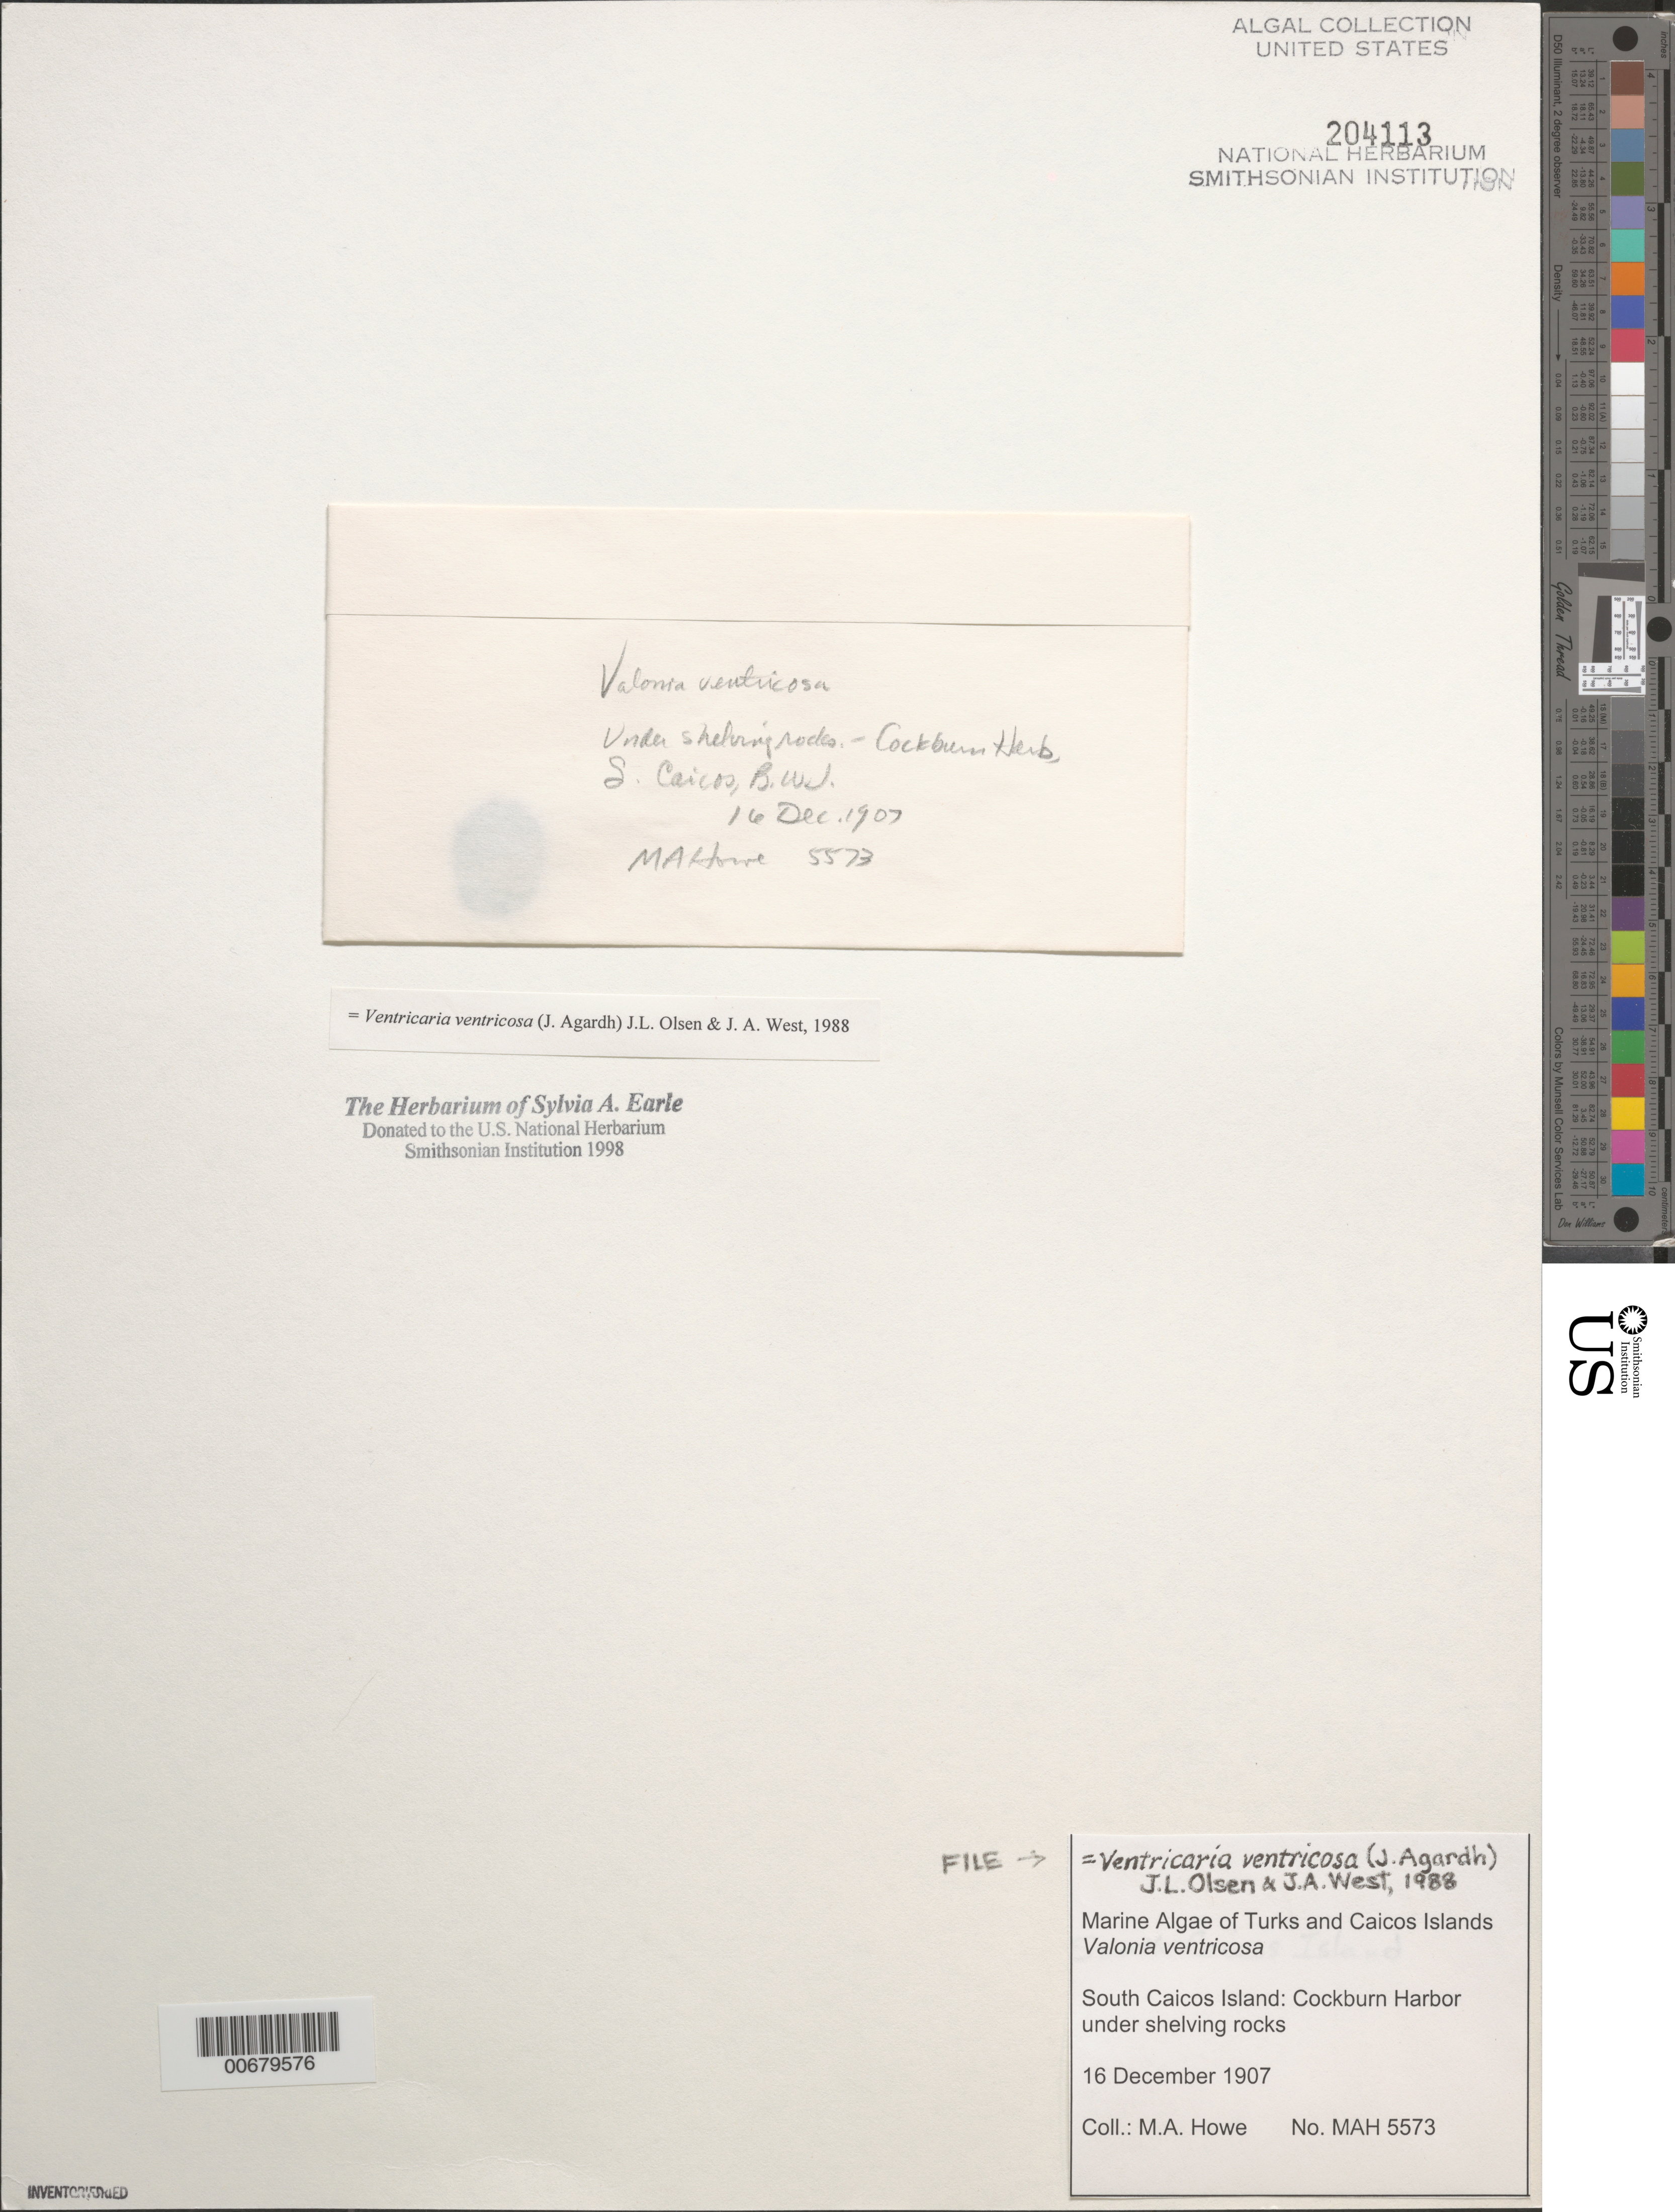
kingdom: Plantae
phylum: Chlorophyta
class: Ulvophyceae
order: Siphonocladales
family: Valoniaceae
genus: Valonia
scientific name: Valonia ventricosa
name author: J. Agardh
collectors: M. A. Howe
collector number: MAH 5573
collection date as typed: December 16, 1907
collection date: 1907-12-16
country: Turks and Caicos Islands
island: South Caicos Island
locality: Cockburn Harbor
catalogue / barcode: US 204113